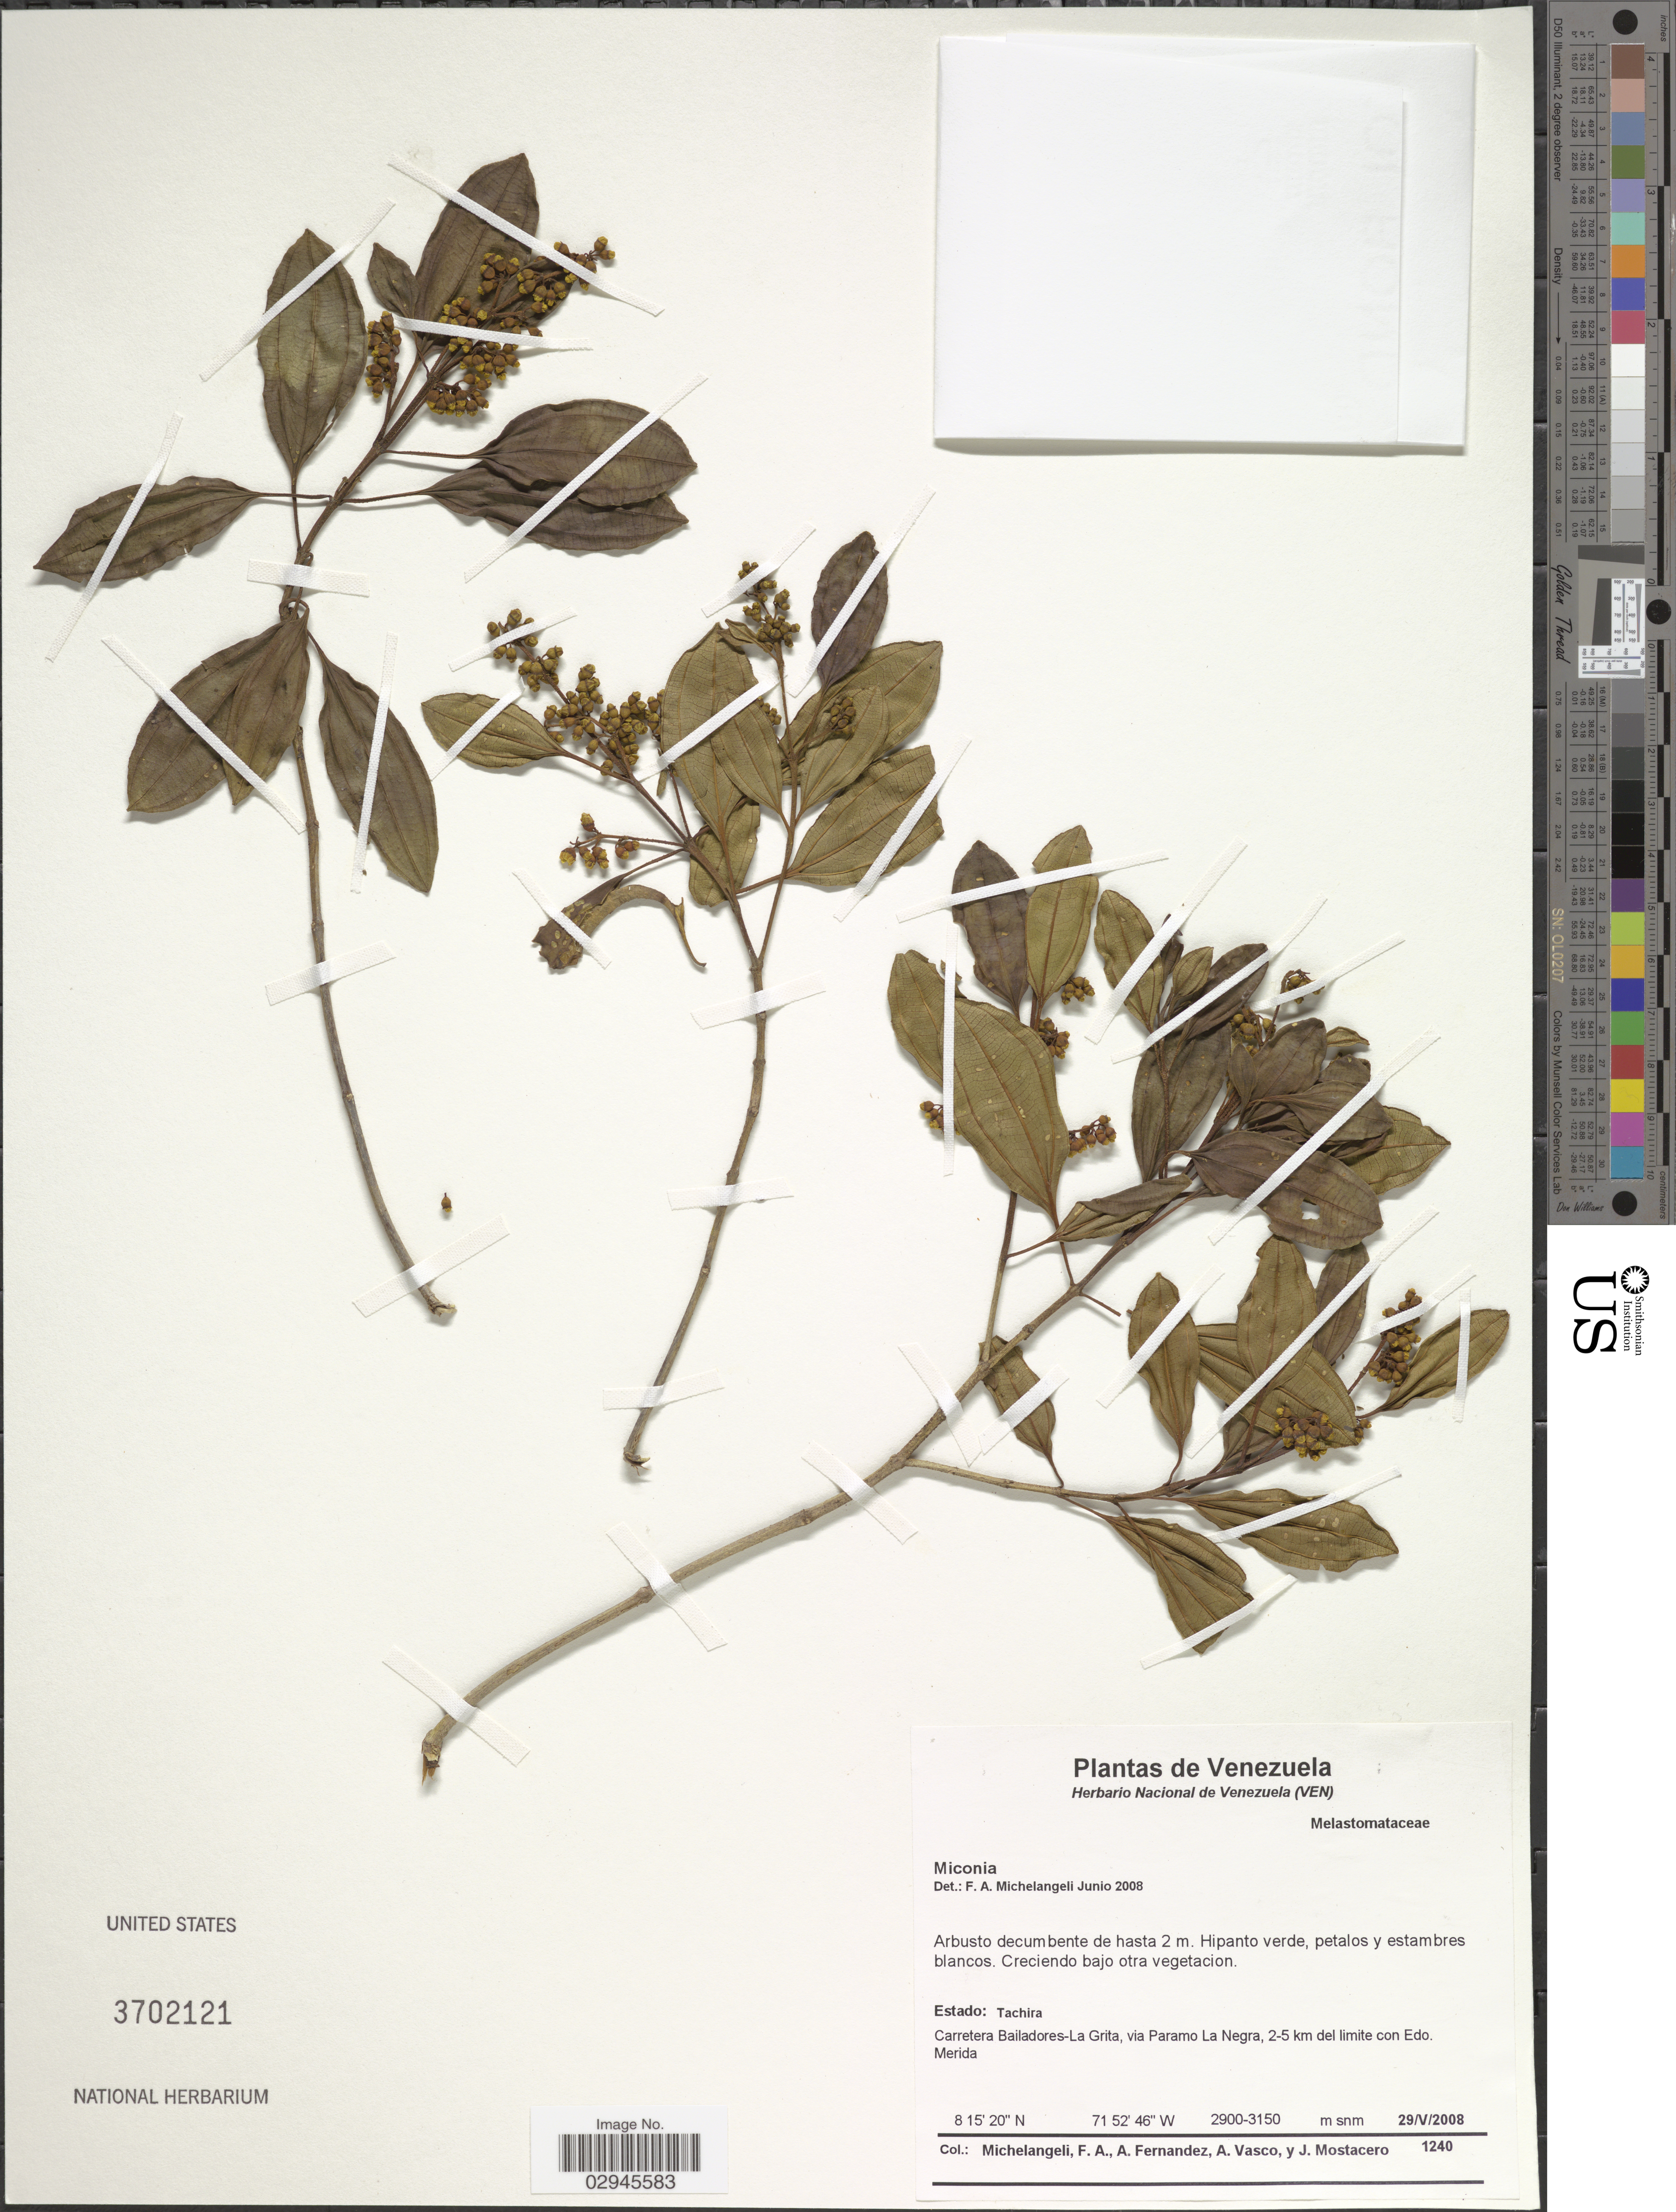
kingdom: Plantae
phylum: Tracheophyta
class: Magnoliopsida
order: Myrtales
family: Melastomataceae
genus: Miconia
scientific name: Miconia sp.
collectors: F. A. Michelangeli, A. Fernandez, A. Vasco & J. Mostacero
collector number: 1240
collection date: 2008-05-29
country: Venezuela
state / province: Tachira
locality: Carretera Bailadores-La Grita, via Paramo La Negra, 2-5 km del limite con Edo. Merida.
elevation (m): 2900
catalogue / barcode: US 3702121